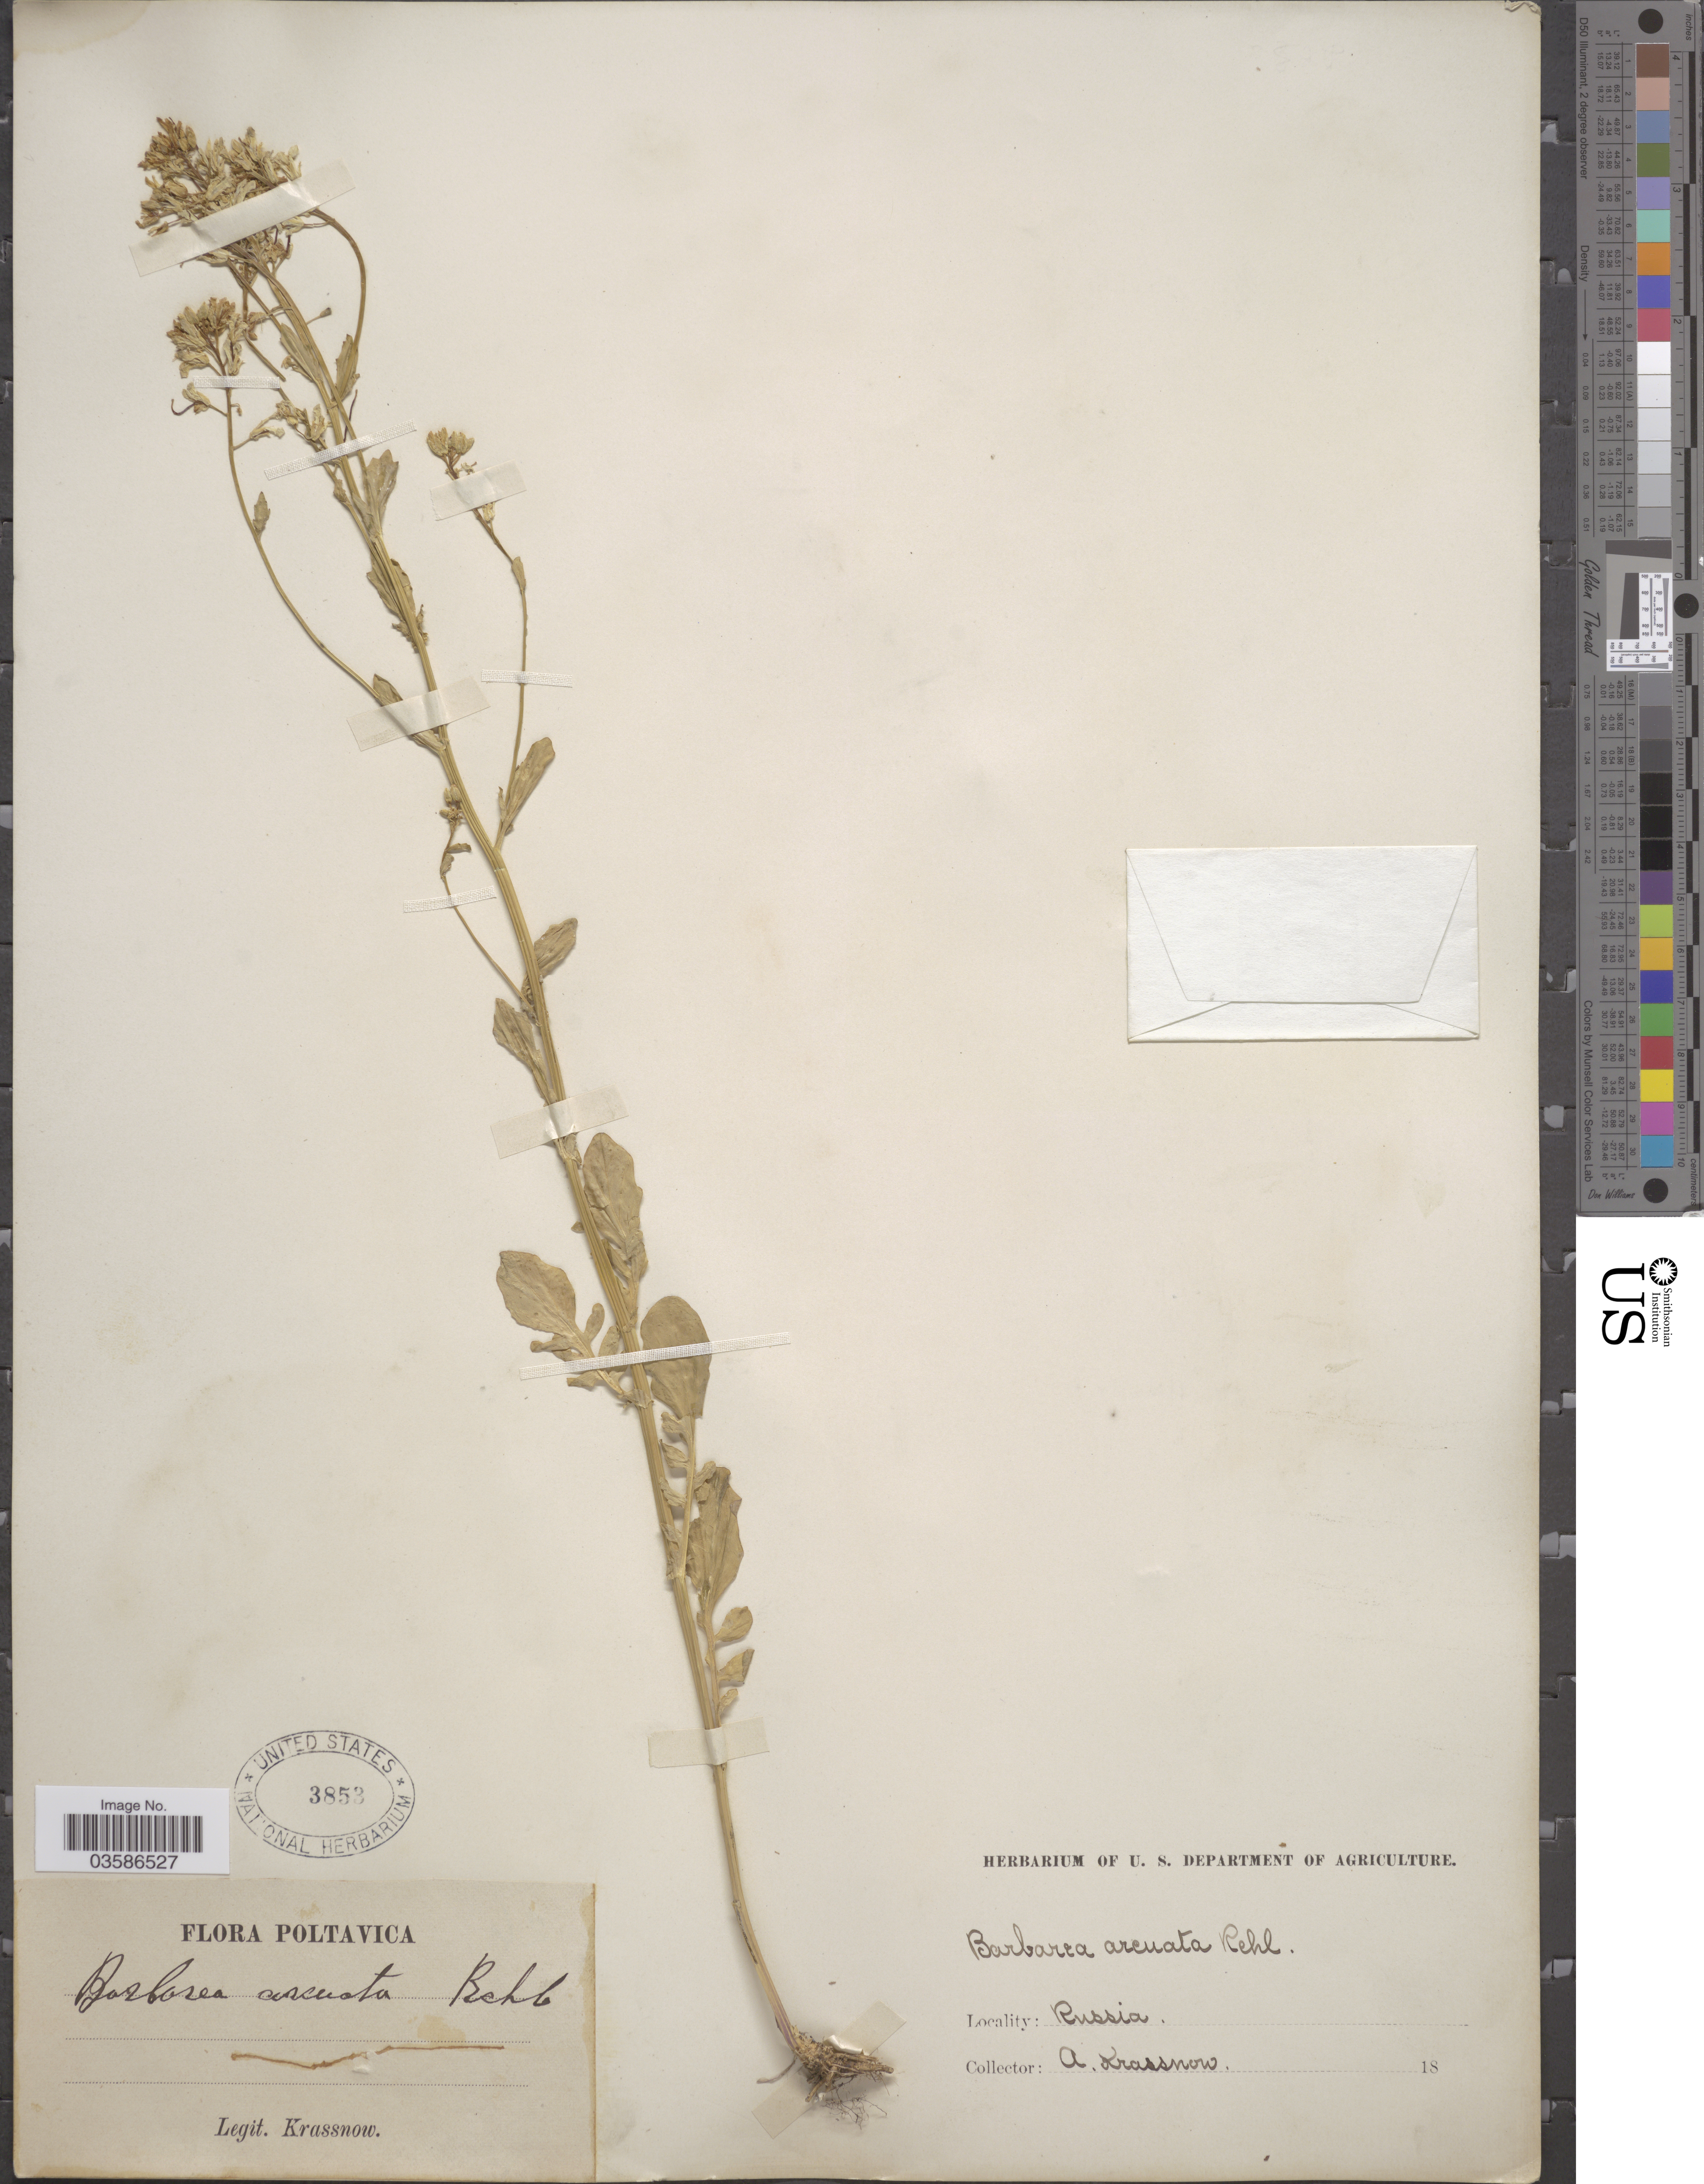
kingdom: Plantae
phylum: Tracheophyta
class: Magnoliopsida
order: Brassicales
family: Brassicaceae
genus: Barbarea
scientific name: Barbarea arcuata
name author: Rchb.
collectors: A. Krassnow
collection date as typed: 18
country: Ukraine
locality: Poltavica.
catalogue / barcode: US 3853